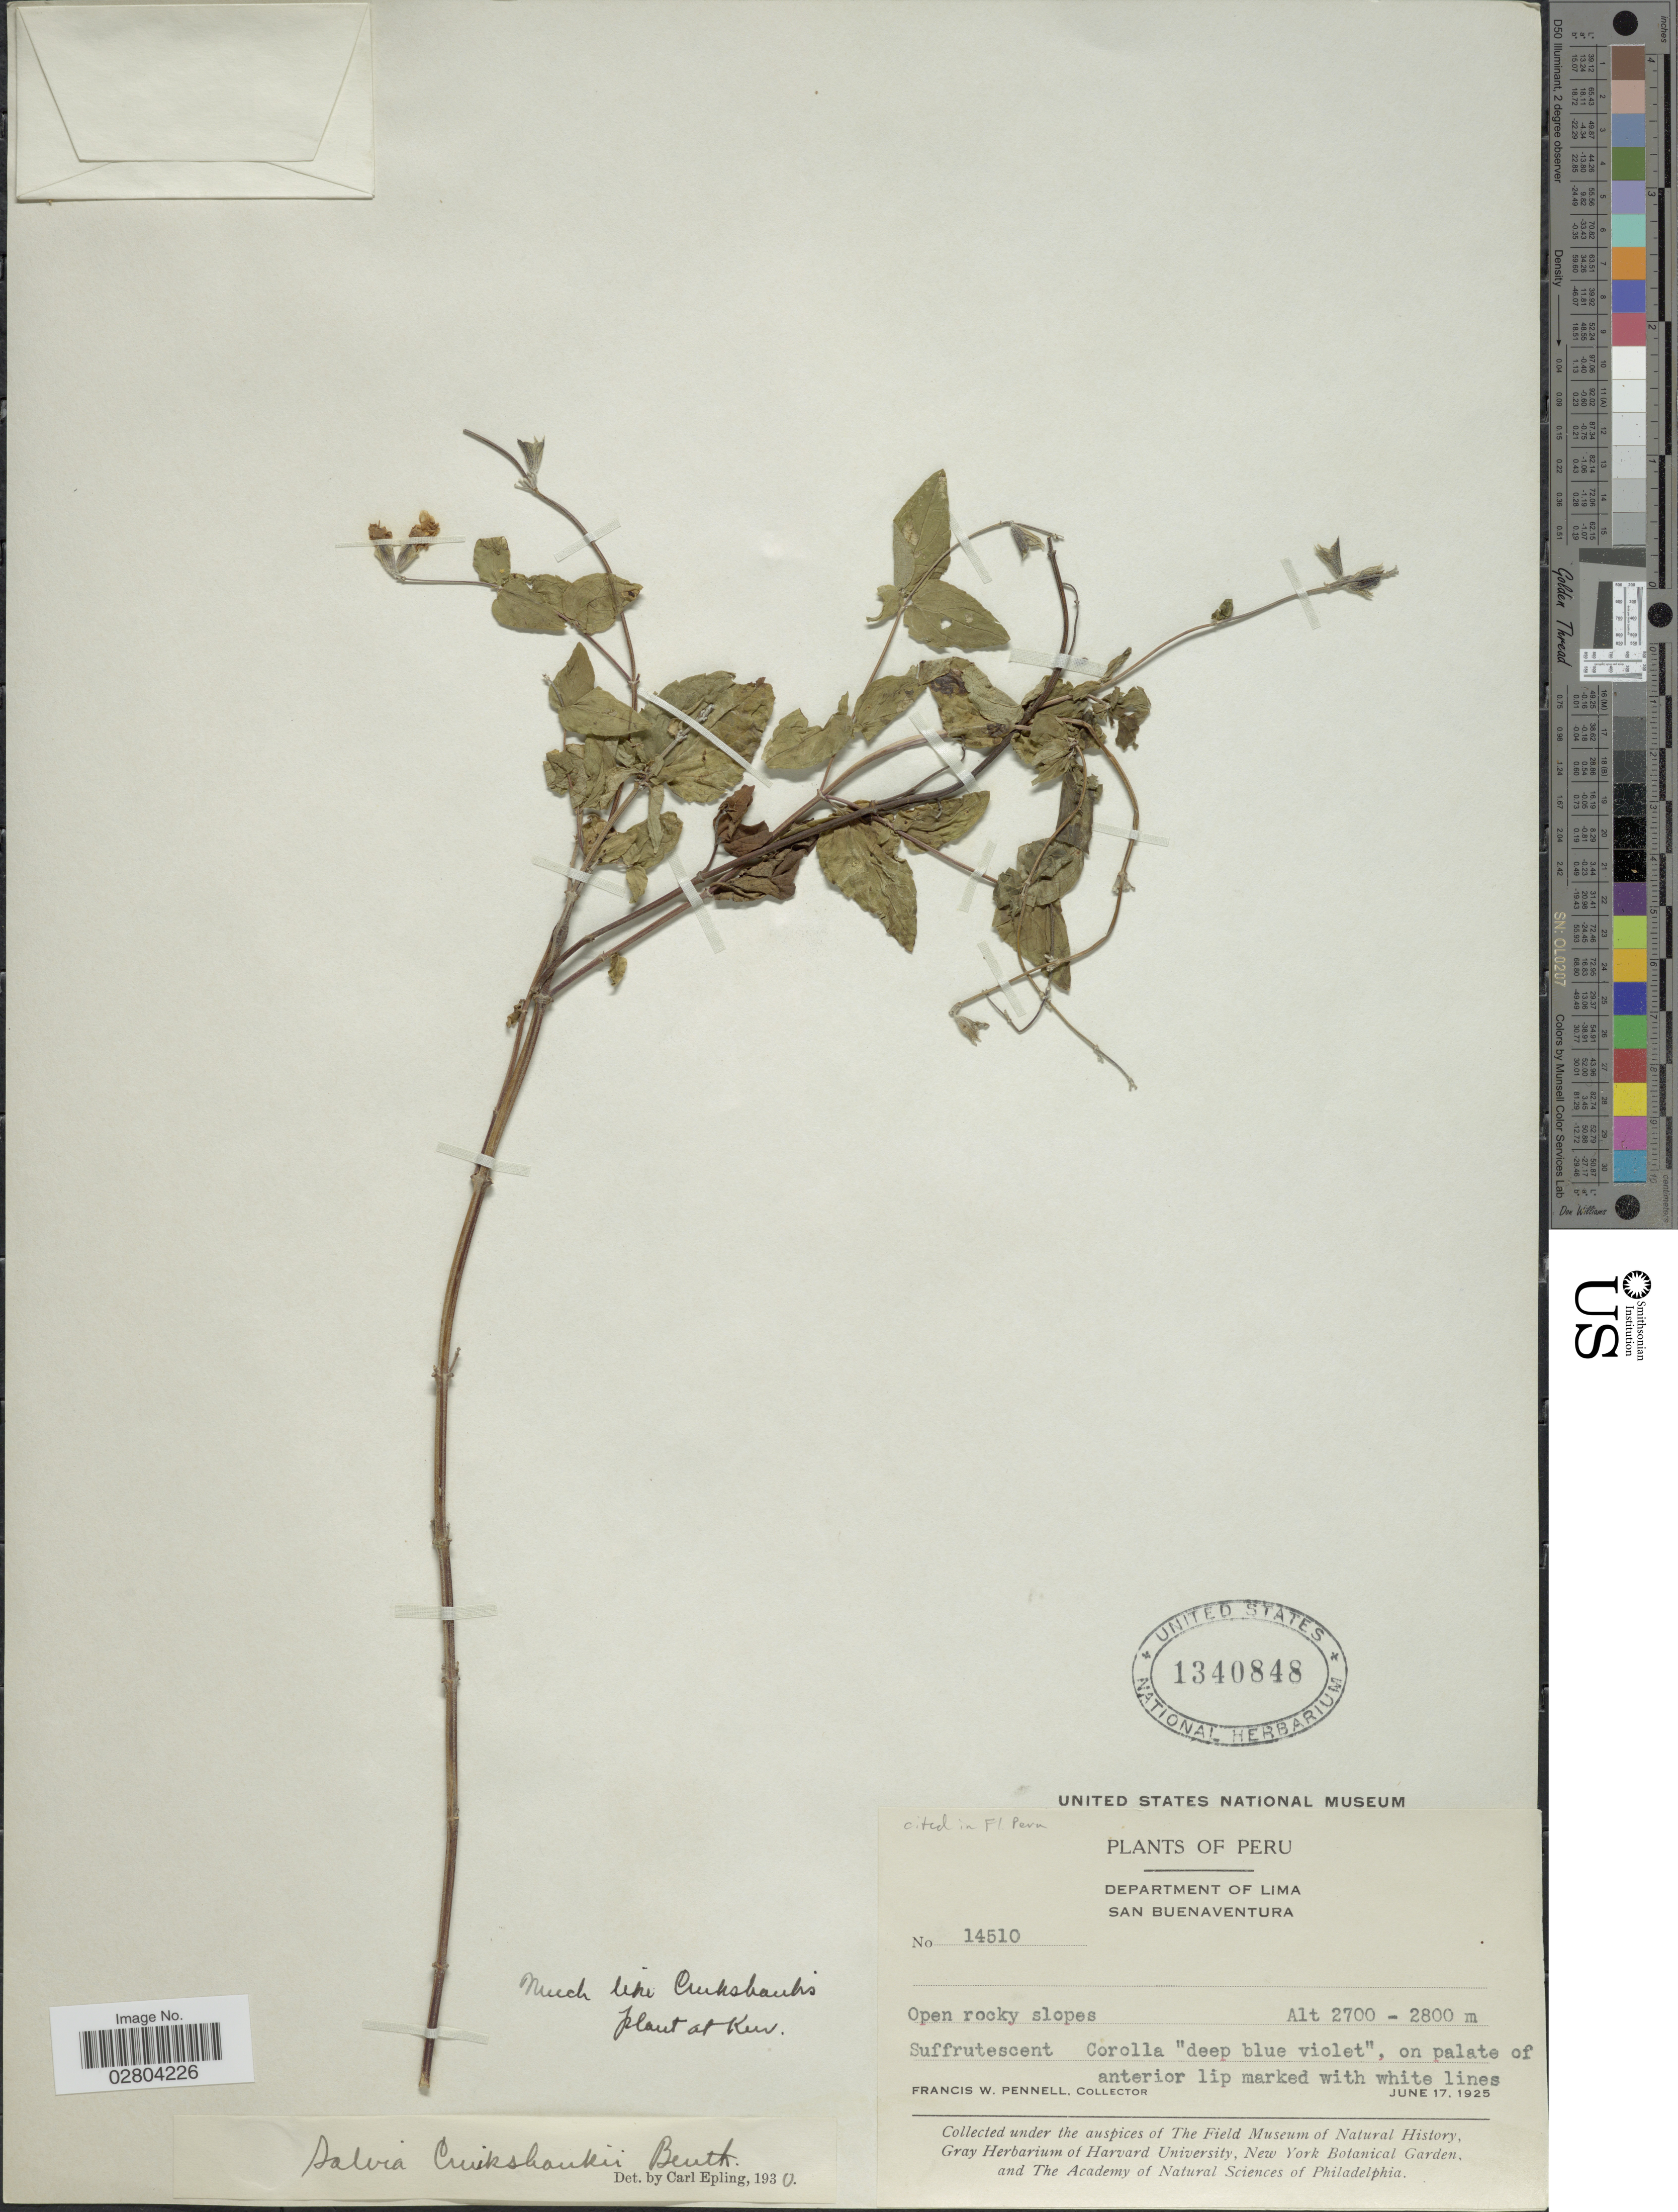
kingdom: Plantae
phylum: Tracheophyta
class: Magnoliopsida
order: Lamiales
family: Lamiaceae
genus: Salvia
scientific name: Salvia cruckshanksii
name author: Benth.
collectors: F. W. Pennell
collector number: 14510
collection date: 1925-06-17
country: Peru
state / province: Lima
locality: Department of Lima. San Buenaventura.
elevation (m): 2700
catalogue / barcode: US 1340848